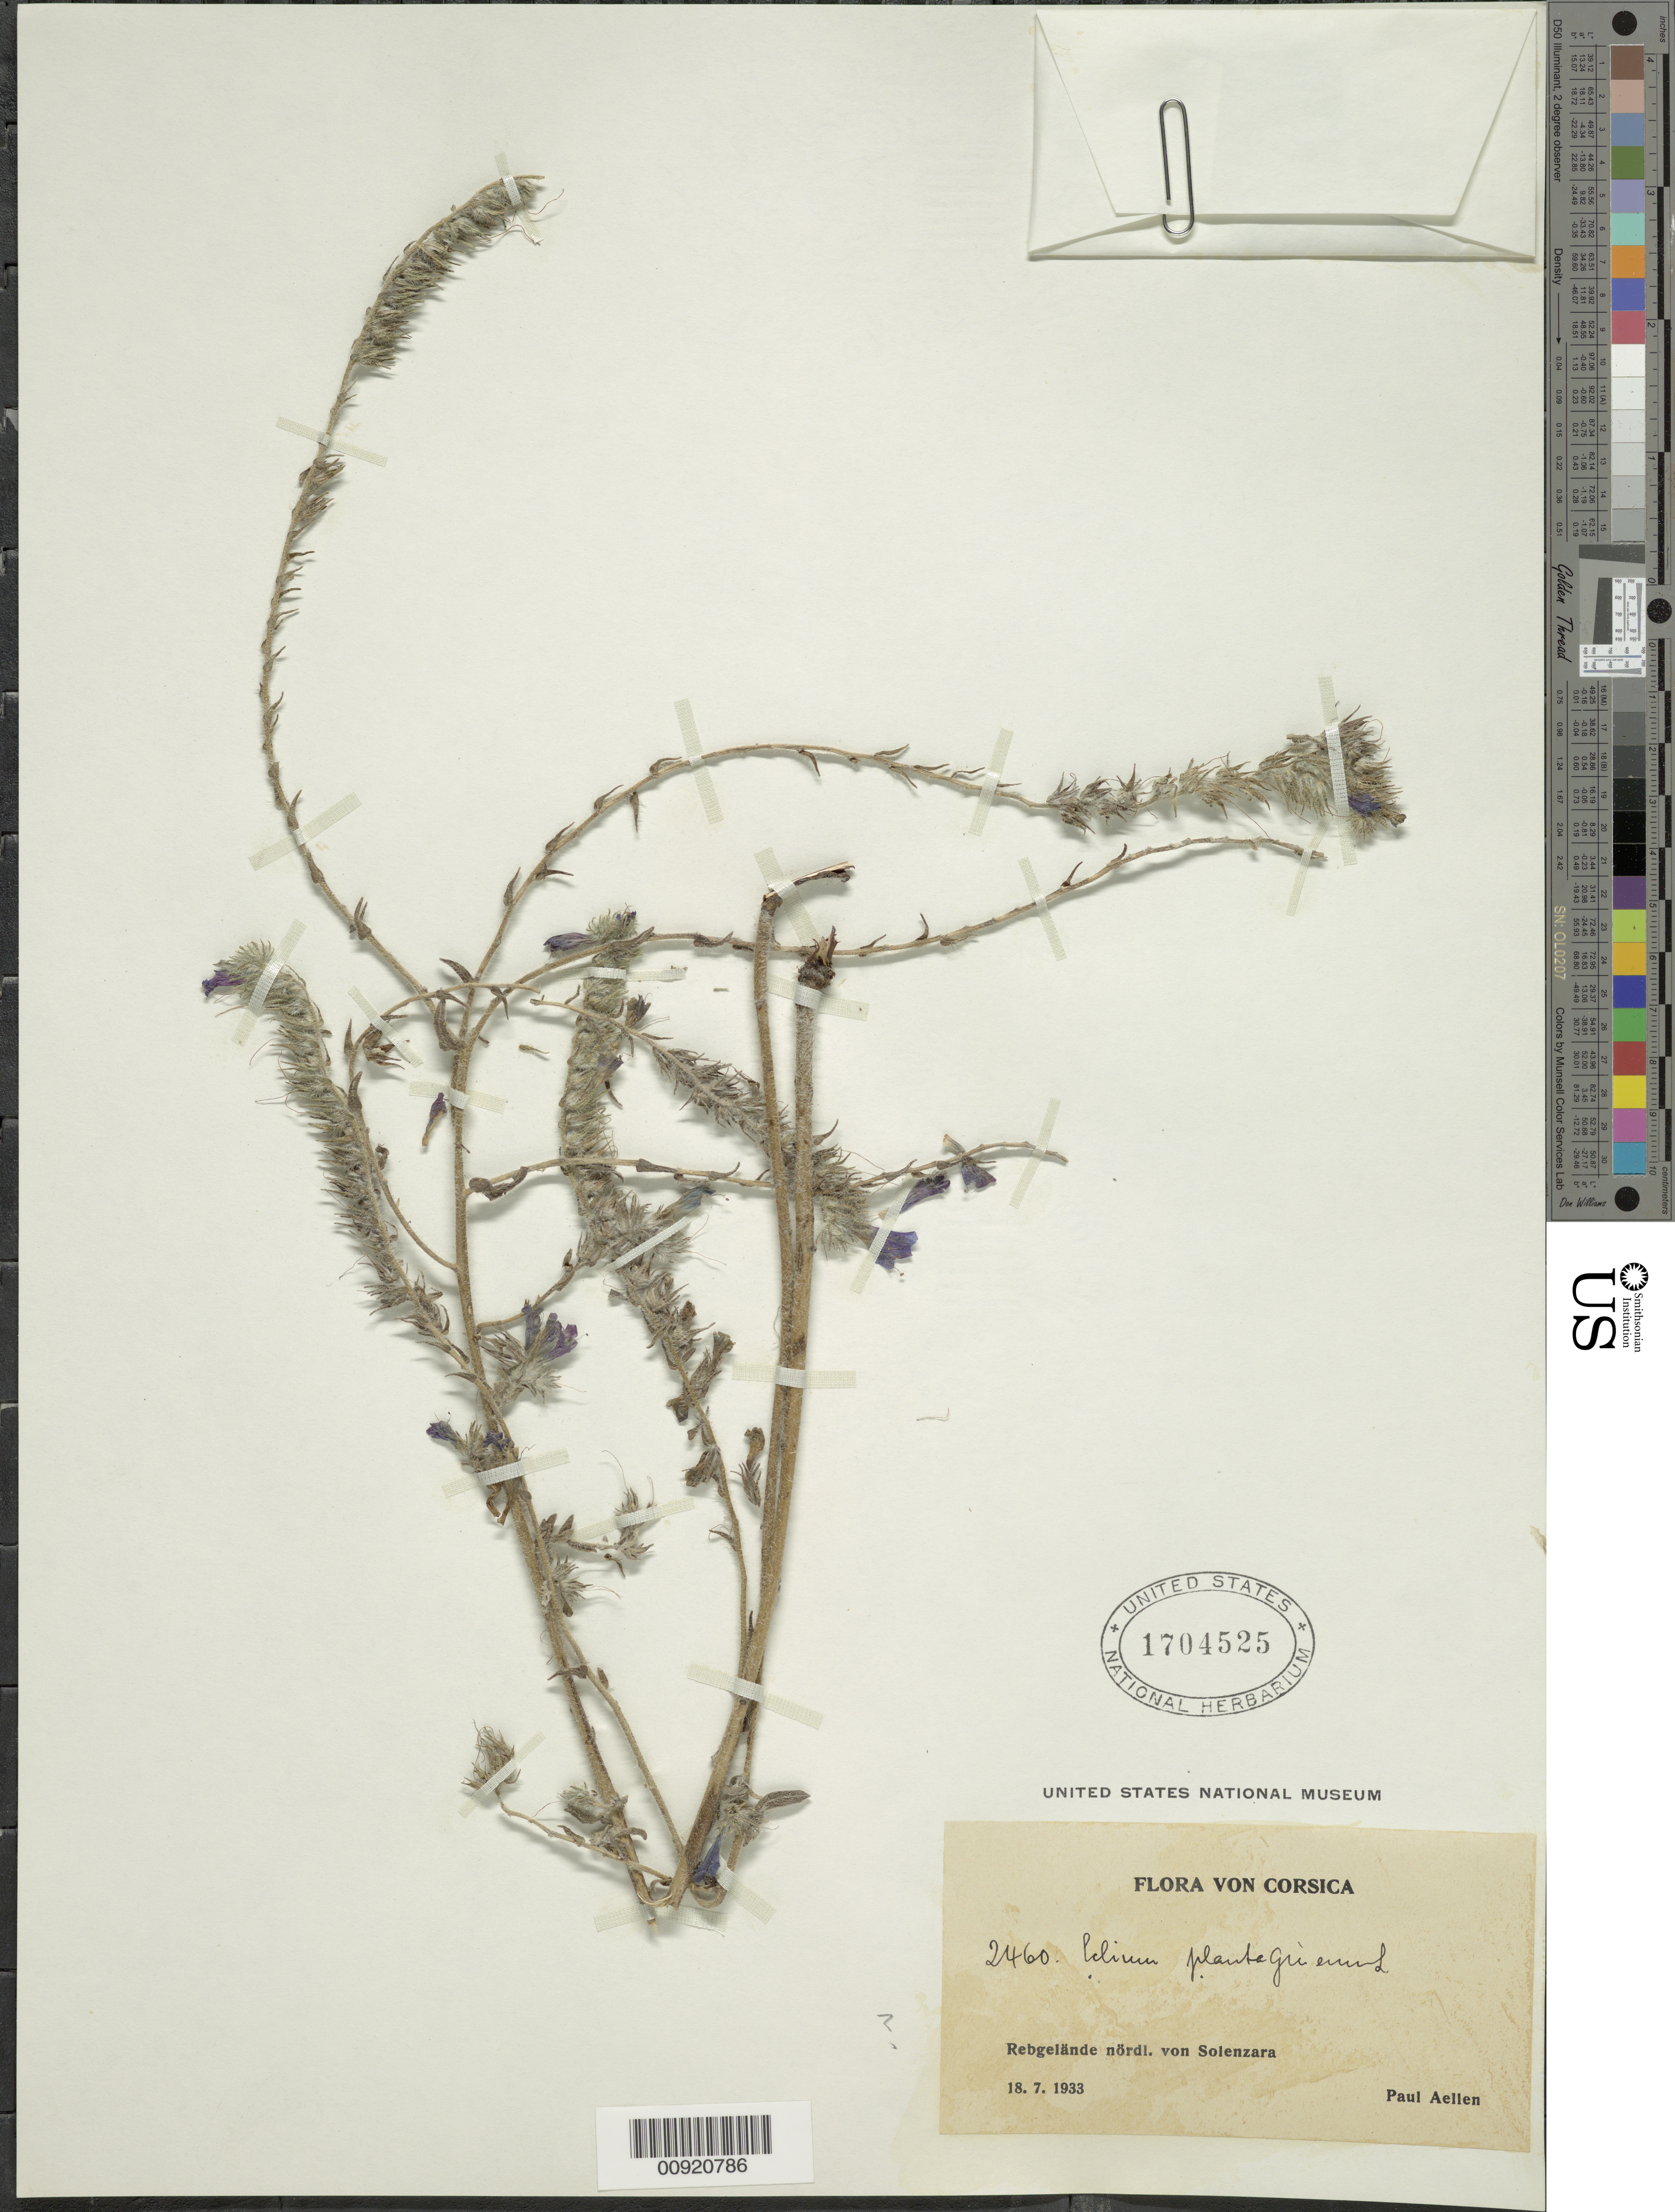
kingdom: Plantae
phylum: Tracheophyta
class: Magnoliopsida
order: Boraginales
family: Boraginaceae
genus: Echium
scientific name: Echium plantagineum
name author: L.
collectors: P. Aellen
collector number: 2460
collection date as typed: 18 Jul 1933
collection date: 1933-07-18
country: France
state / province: Corsica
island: Corse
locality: Rebgelände nördl. Von Solenzara.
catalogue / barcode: US 1704525